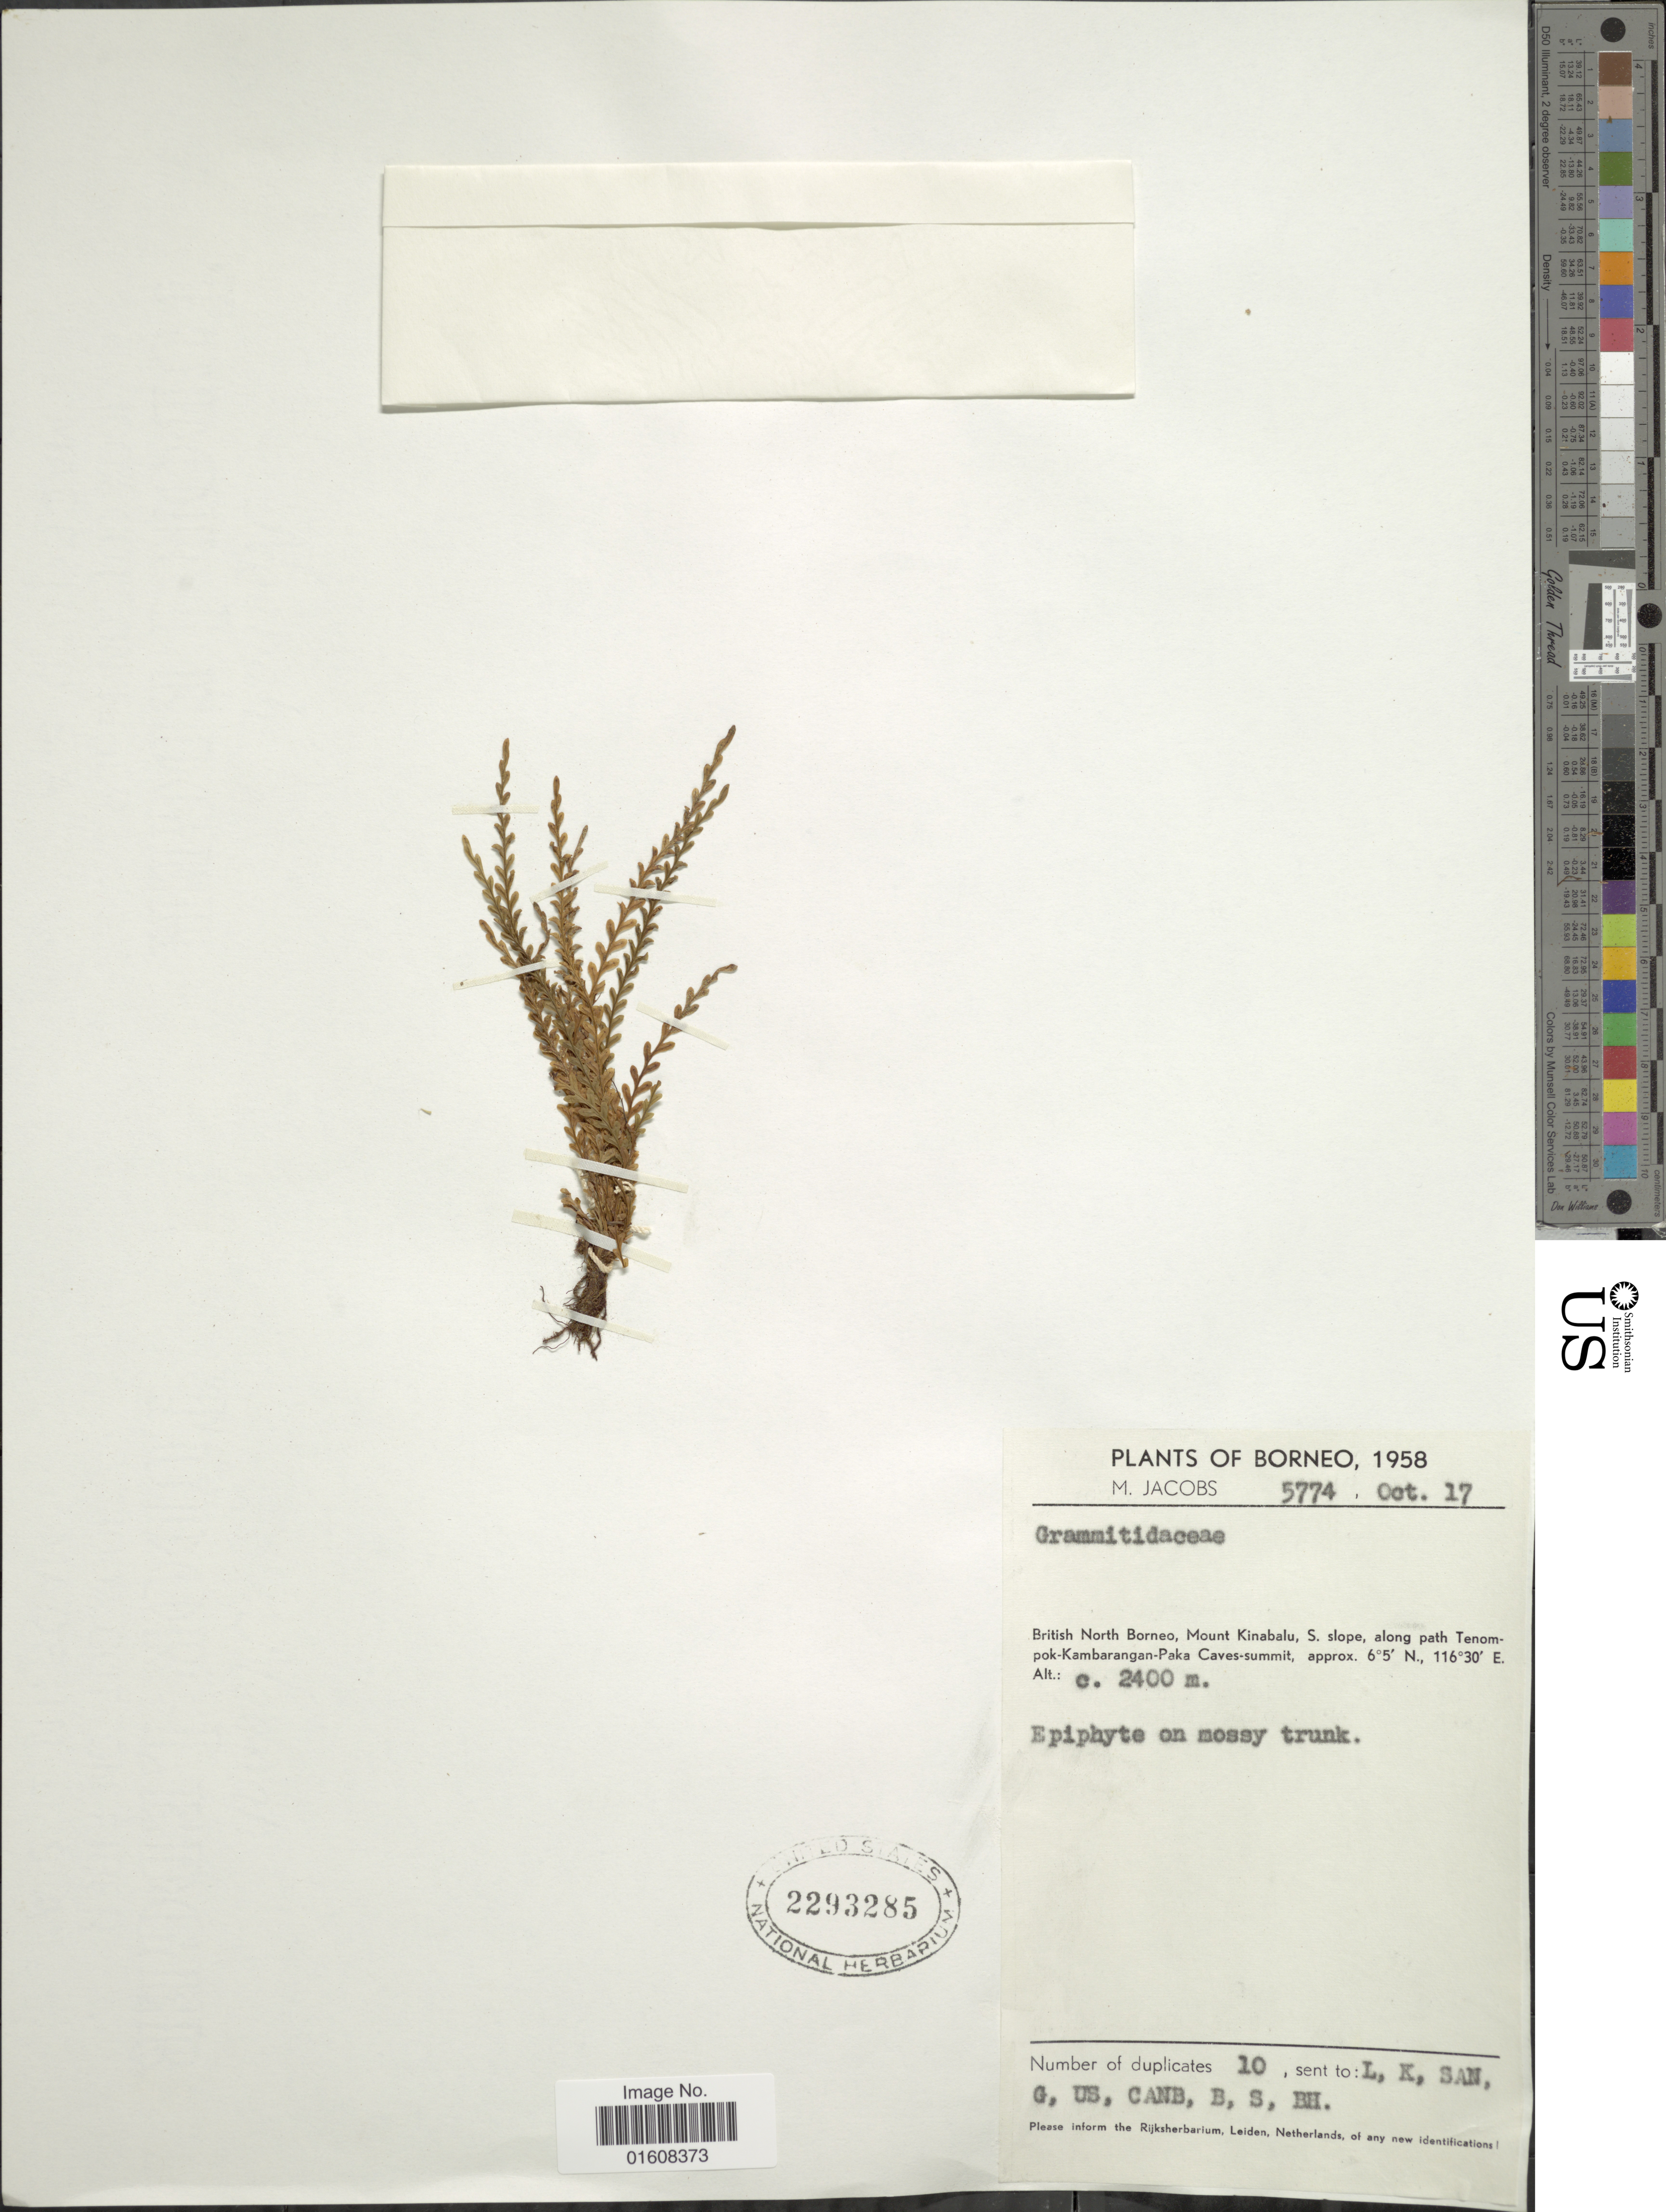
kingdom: Plantae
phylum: Tracheophyta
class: Polypodiopsida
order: Polypodiales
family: Polypodiaceae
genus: Grammitis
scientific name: Grammitis sp.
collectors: M. Jacobs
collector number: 5774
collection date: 1958-10-17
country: Malaysia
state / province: Sabah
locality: British North Borneo, Mount Kinabalu, S. slope, along Tenompok-Kambarangan-Paka Caves-summit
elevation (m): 2400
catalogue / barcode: US 2293285